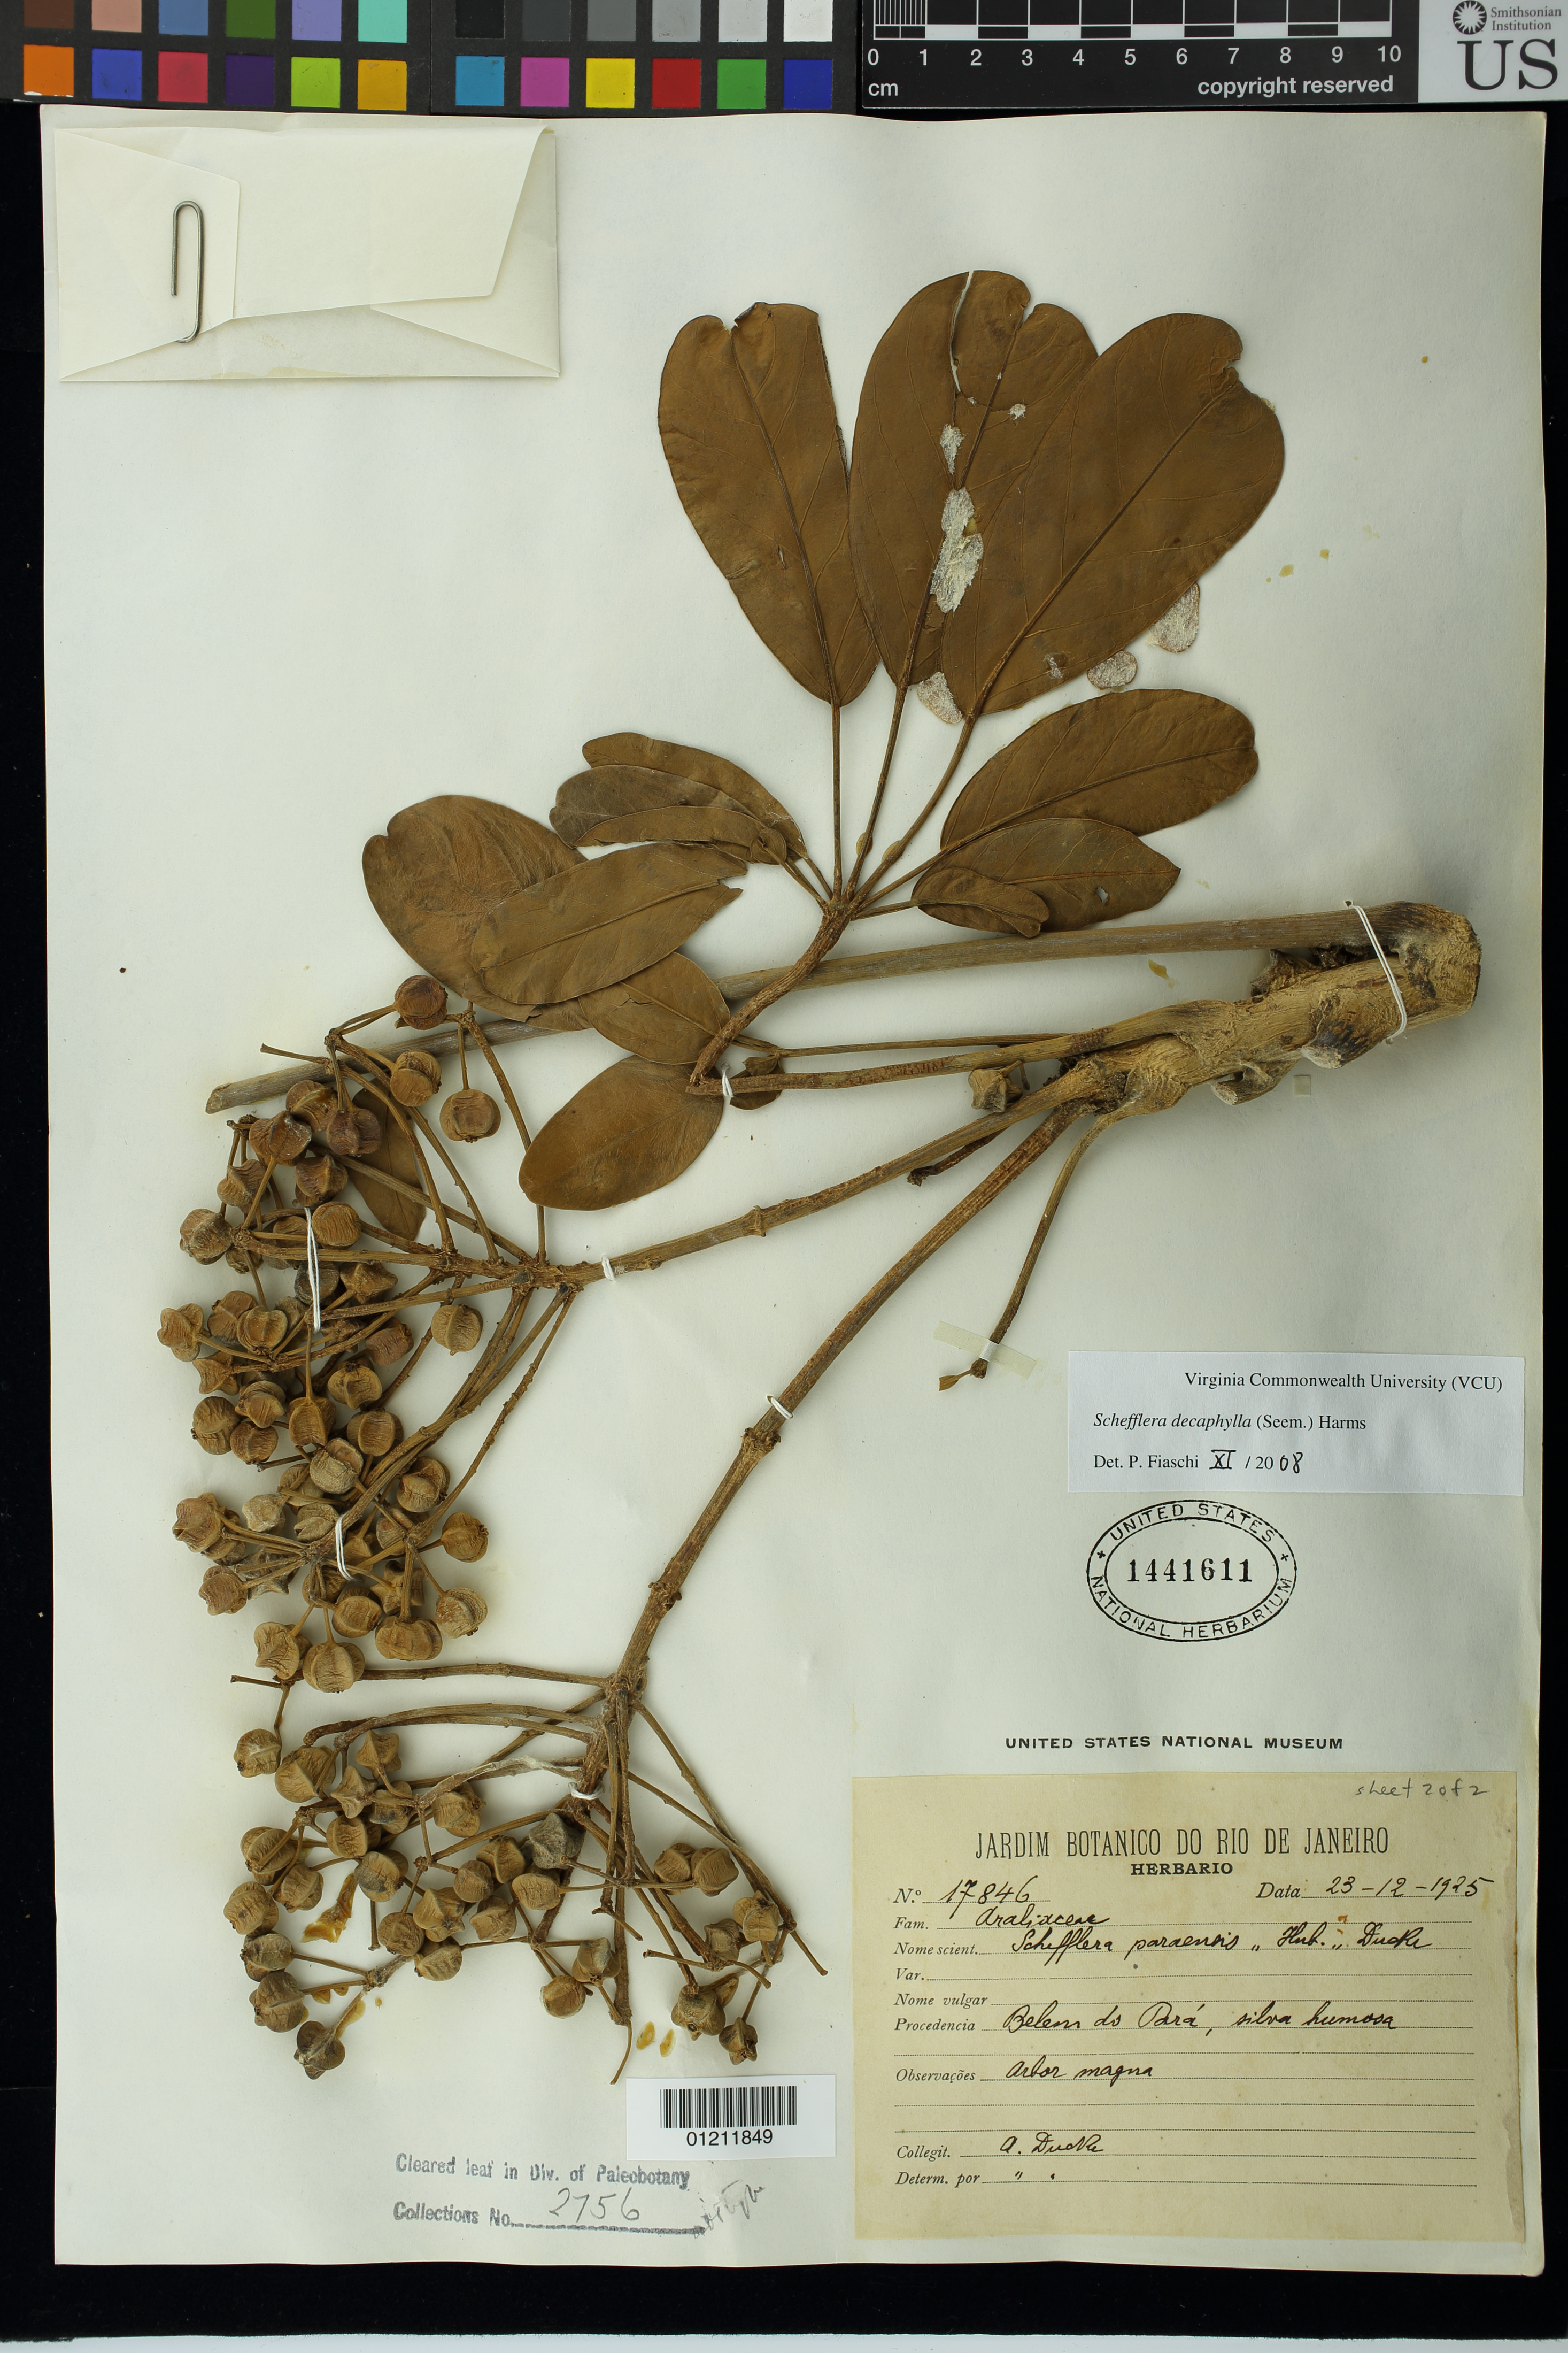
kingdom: Plantae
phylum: Tracheophyta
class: Magnoliopsida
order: Apiales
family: Araliaceae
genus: Schefflera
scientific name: Schefflera decaphylla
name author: (Seem.) Harms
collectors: A. Ducke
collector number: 17846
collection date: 1925-12-23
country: Brazil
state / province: Pará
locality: Belem do Pará.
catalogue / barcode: US 1441611